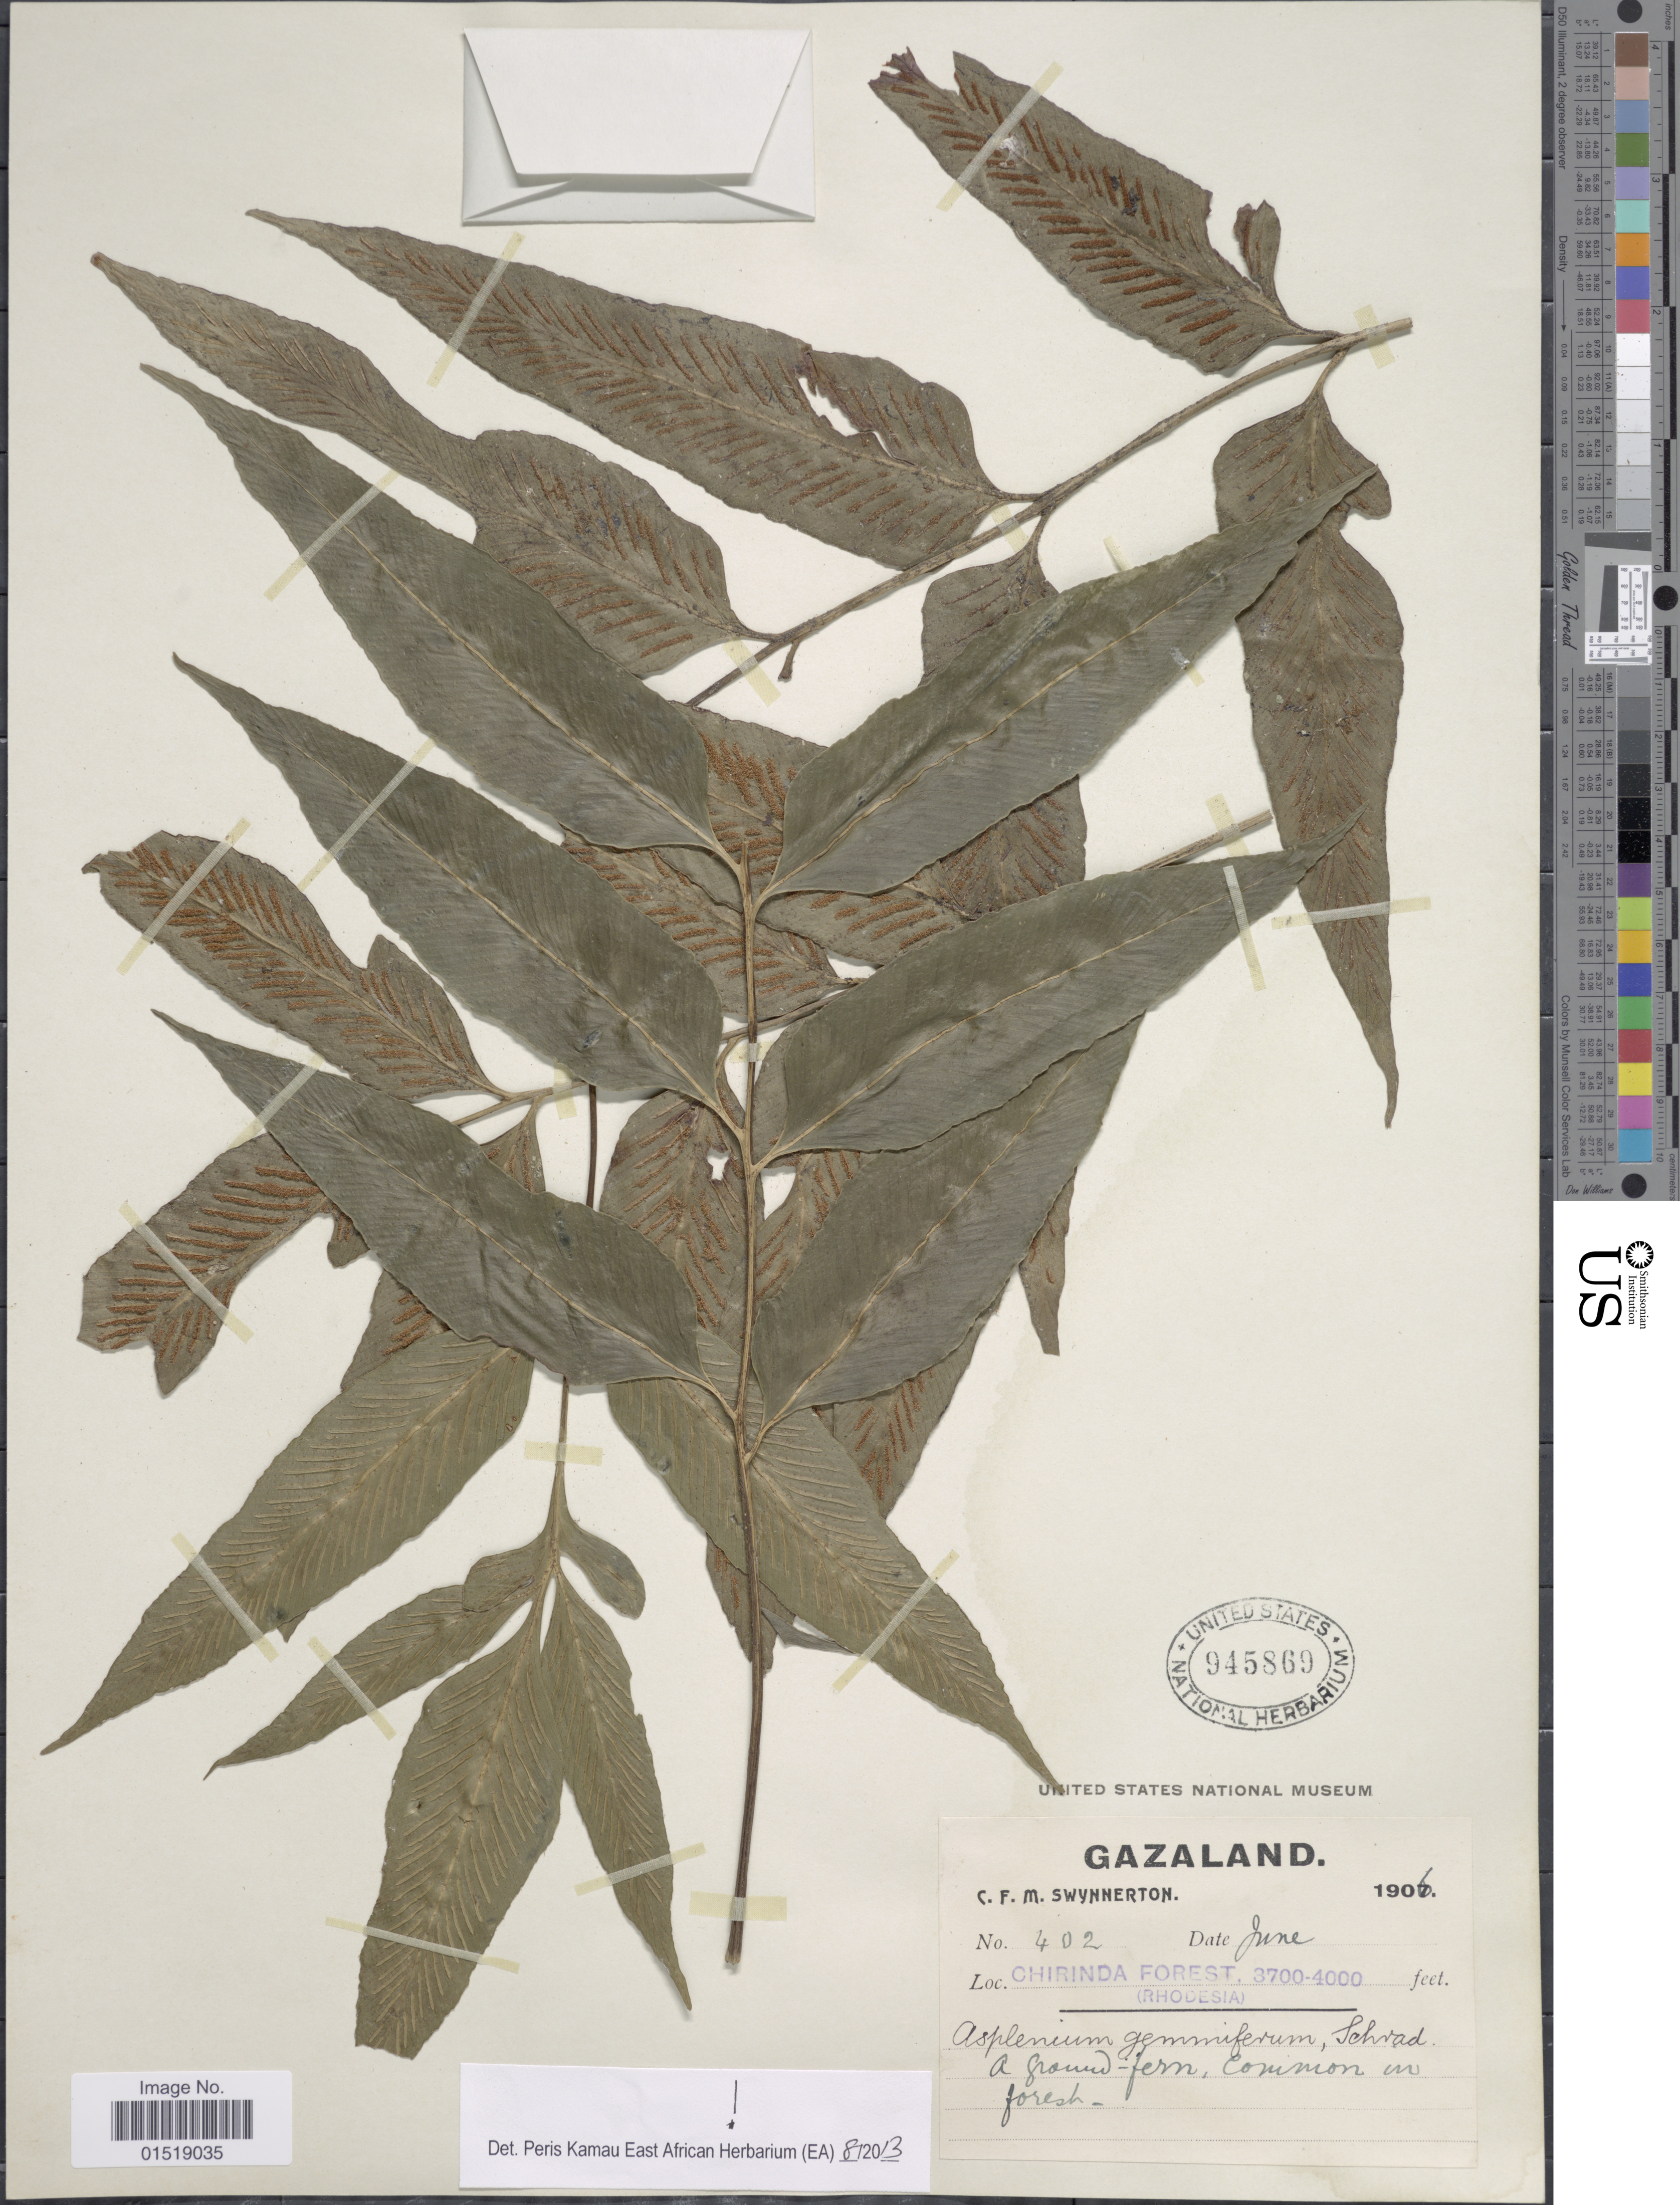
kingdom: Plantae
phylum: Tracheophyta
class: Polypodiopsida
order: Polypodiales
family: Aspleniaceae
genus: Asplenium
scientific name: Asplenium gemmiferum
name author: Schrad.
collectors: C. Swynnerton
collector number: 402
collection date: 1906-06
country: Zimbabwe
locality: Gazaland. Chirinda Forest.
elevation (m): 1128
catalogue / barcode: US 945869